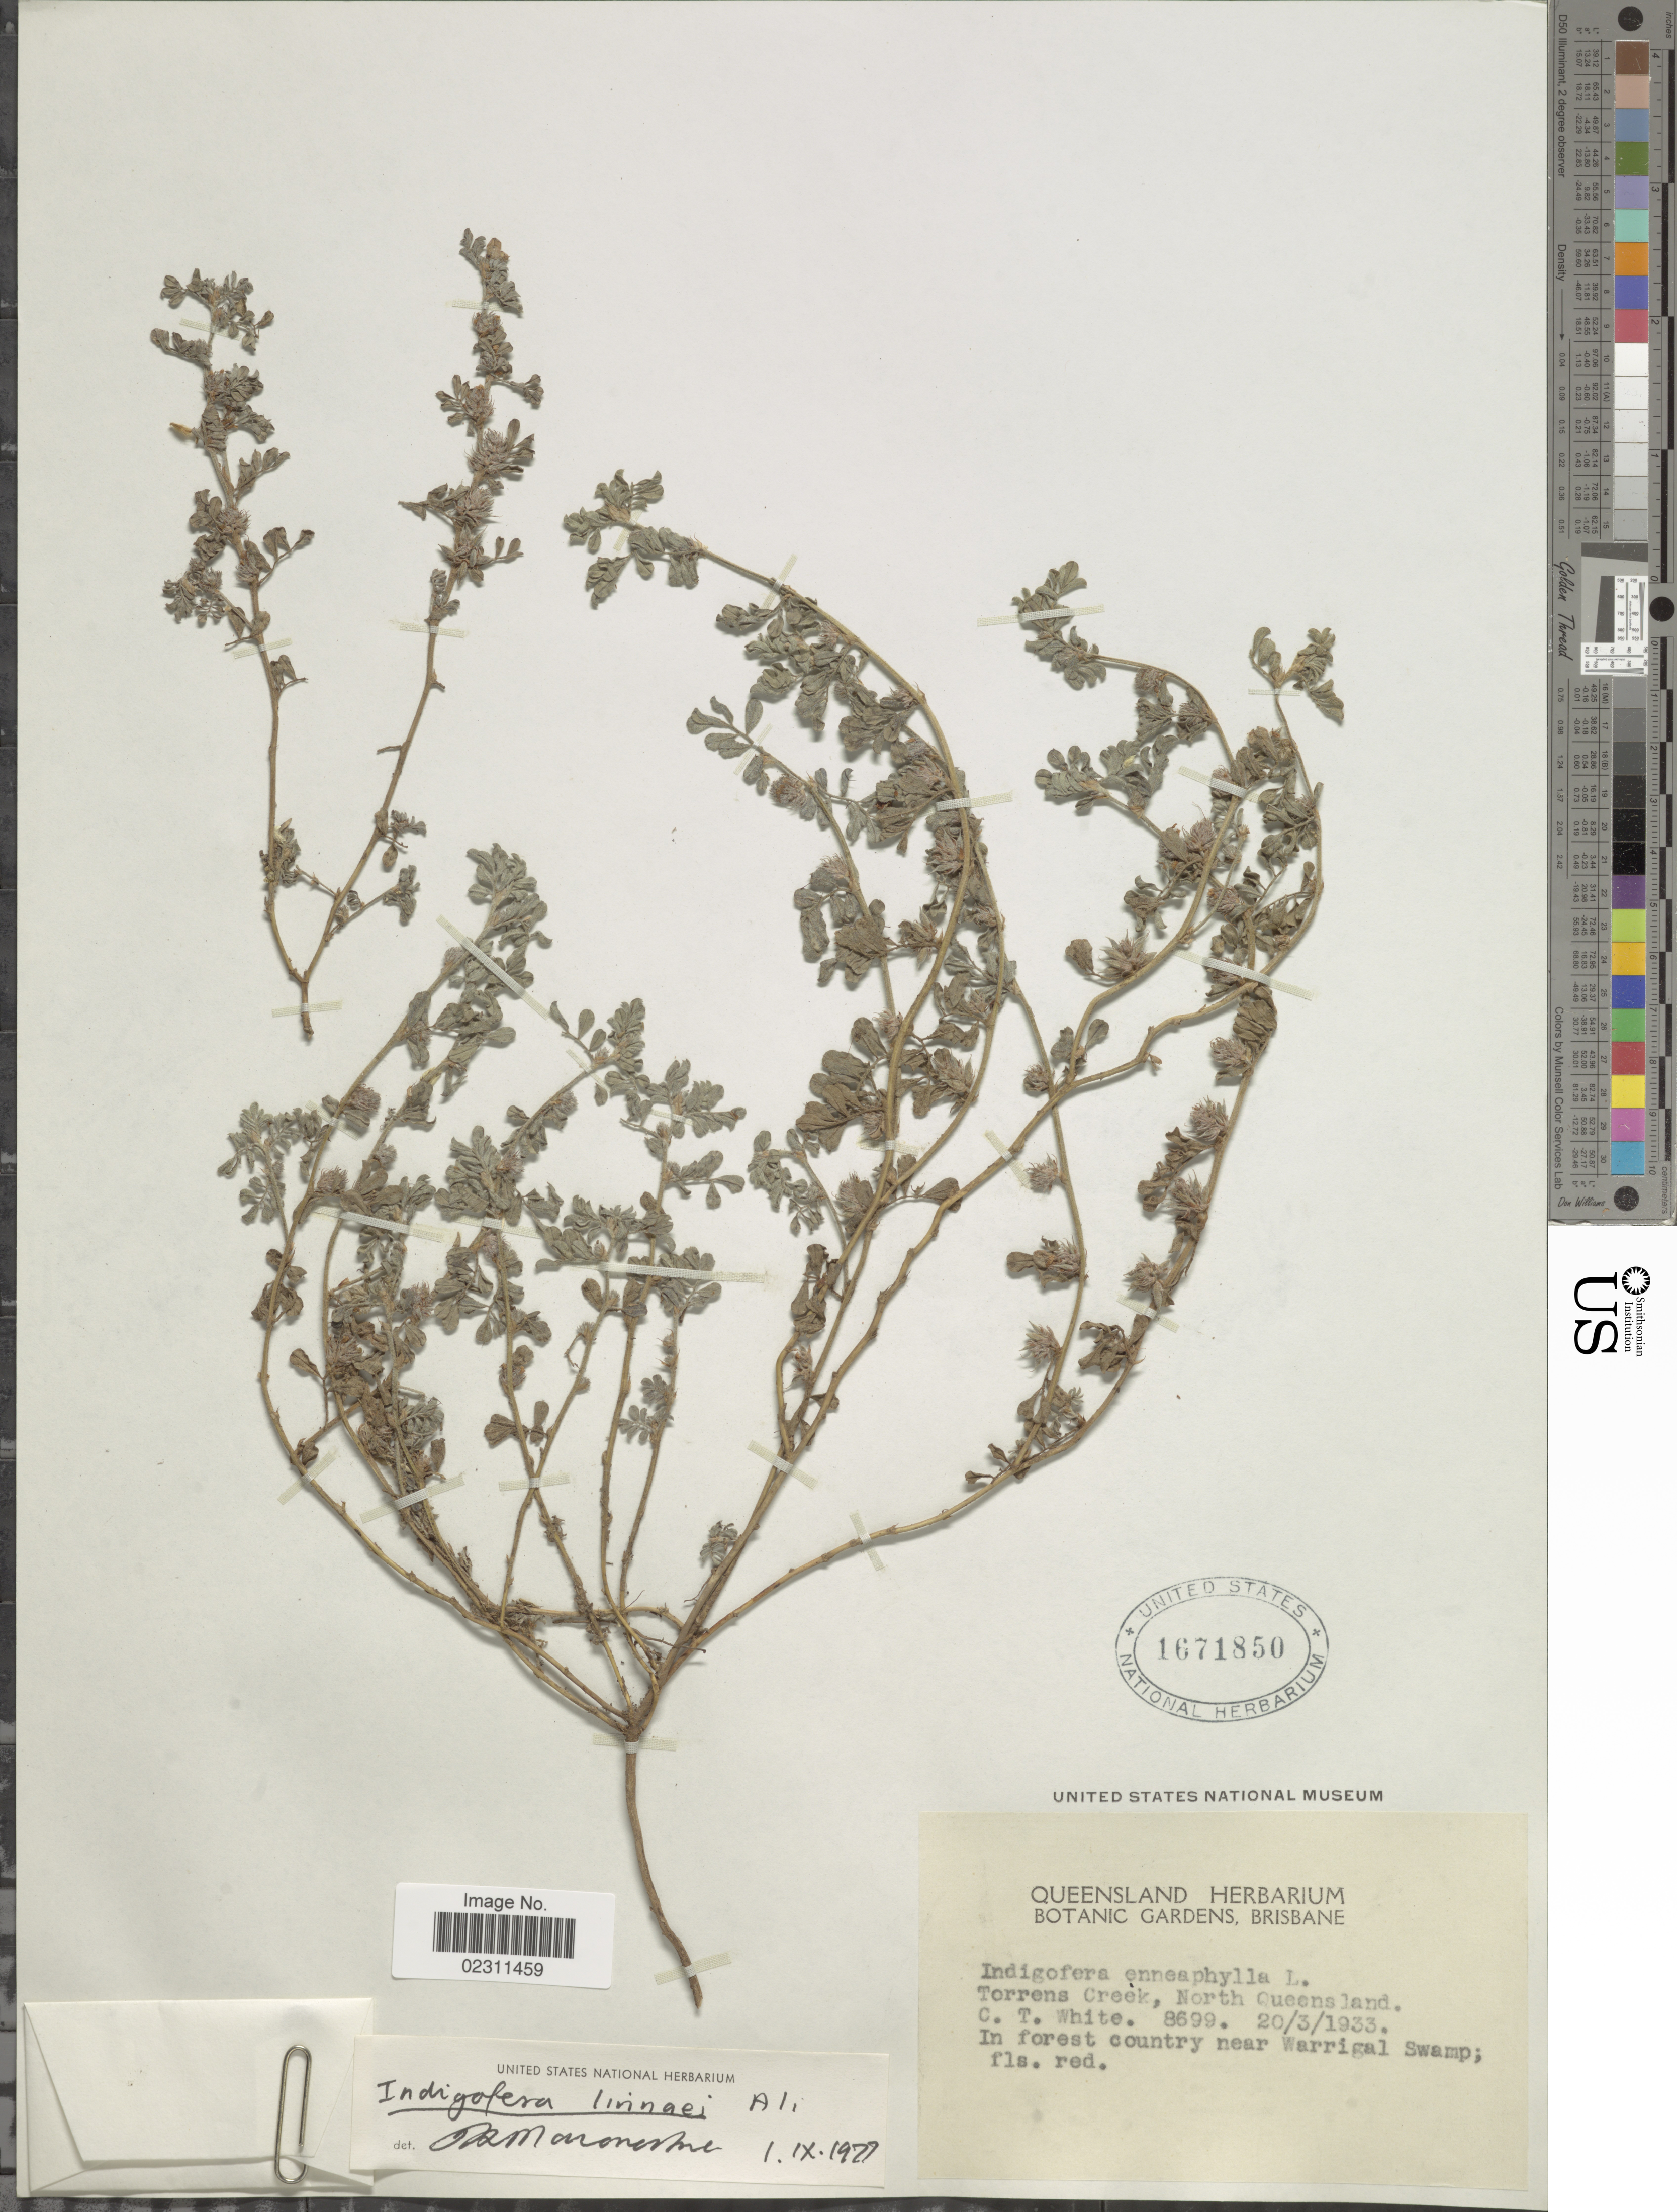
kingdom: Plantae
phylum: Tracheophyta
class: Magnoliopsida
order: Fabales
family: Fabaceae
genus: Indigofera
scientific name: Indigofera enneaphylla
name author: Eckl. & Zeyh.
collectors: C. T. White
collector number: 8699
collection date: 1933-03-20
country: Australia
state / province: Queensland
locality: Torrens Creek, North Queensland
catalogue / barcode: US 1671850